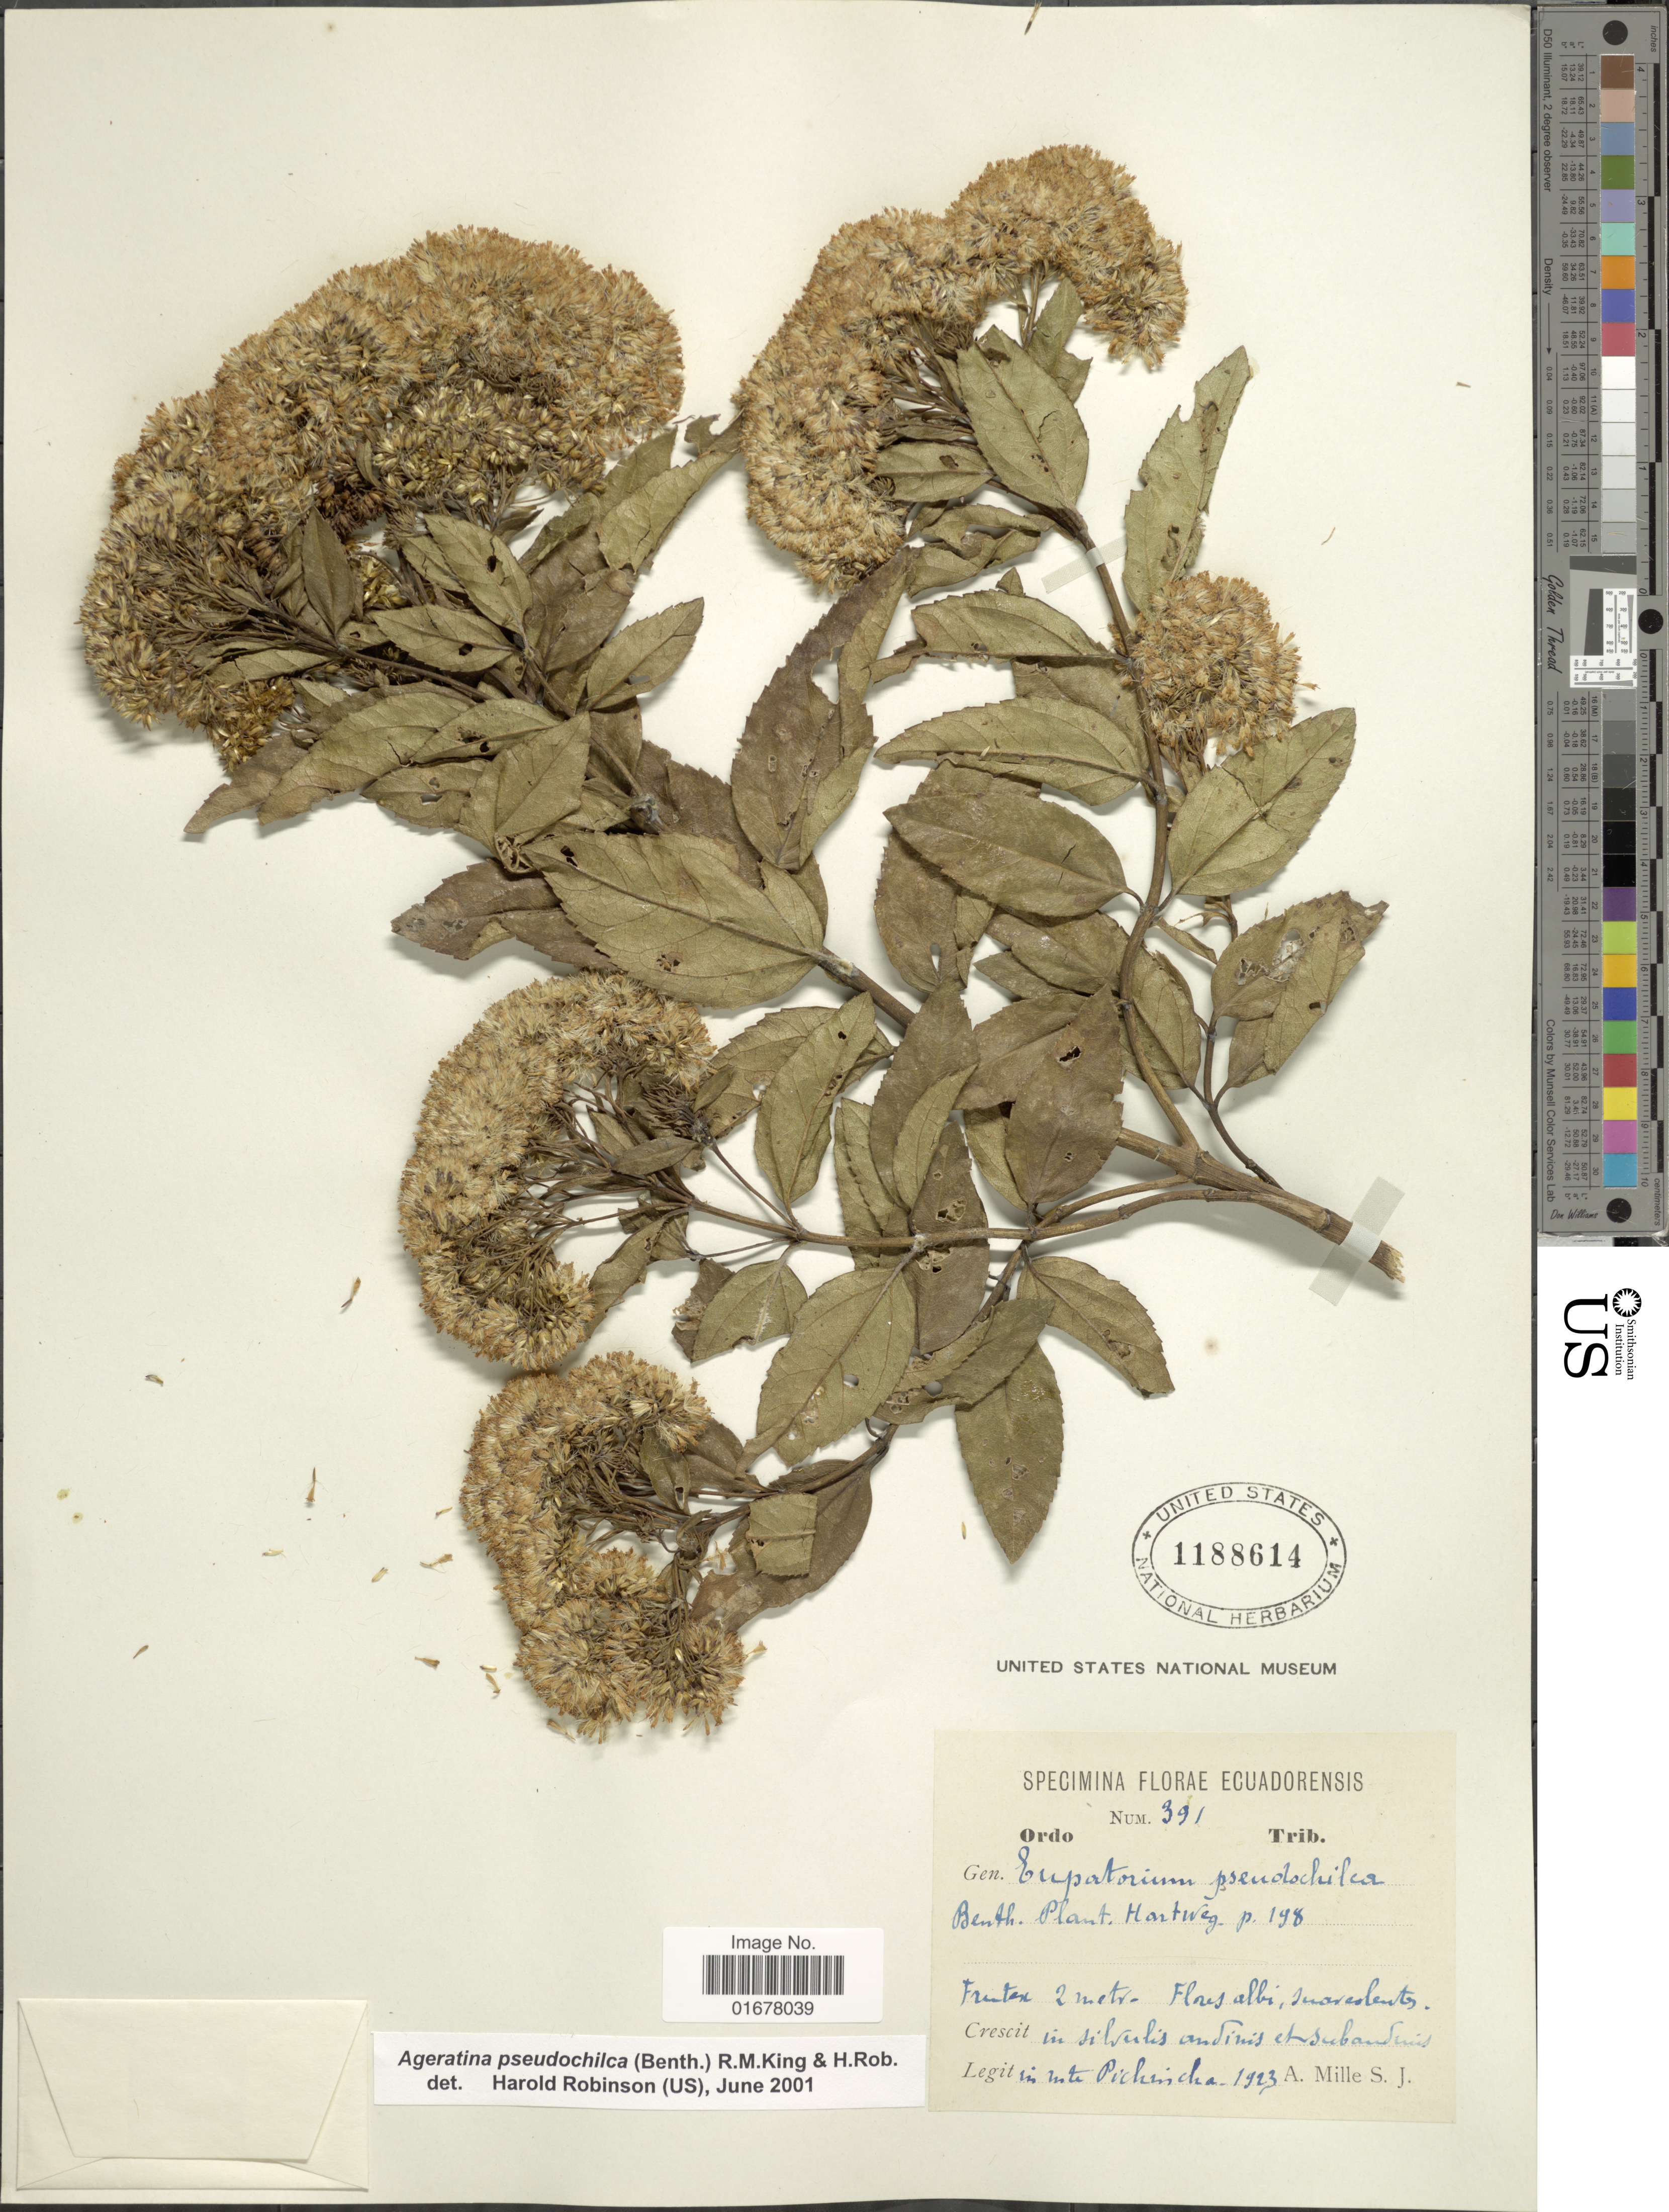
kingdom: Plantae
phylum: Tracheophyta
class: Magnoliopsida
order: Asterales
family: Asteraceae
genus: Ageratina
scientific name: Ageratina pseudochilca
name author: (Benth.) R.M. King & H. Rob.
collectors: A. Mille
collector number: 391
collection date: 1923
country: Ecuador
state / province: Pichincha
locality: Crescit: in silvis andinis et subandinis, in mte. Pichincha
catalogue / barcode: US 1188614